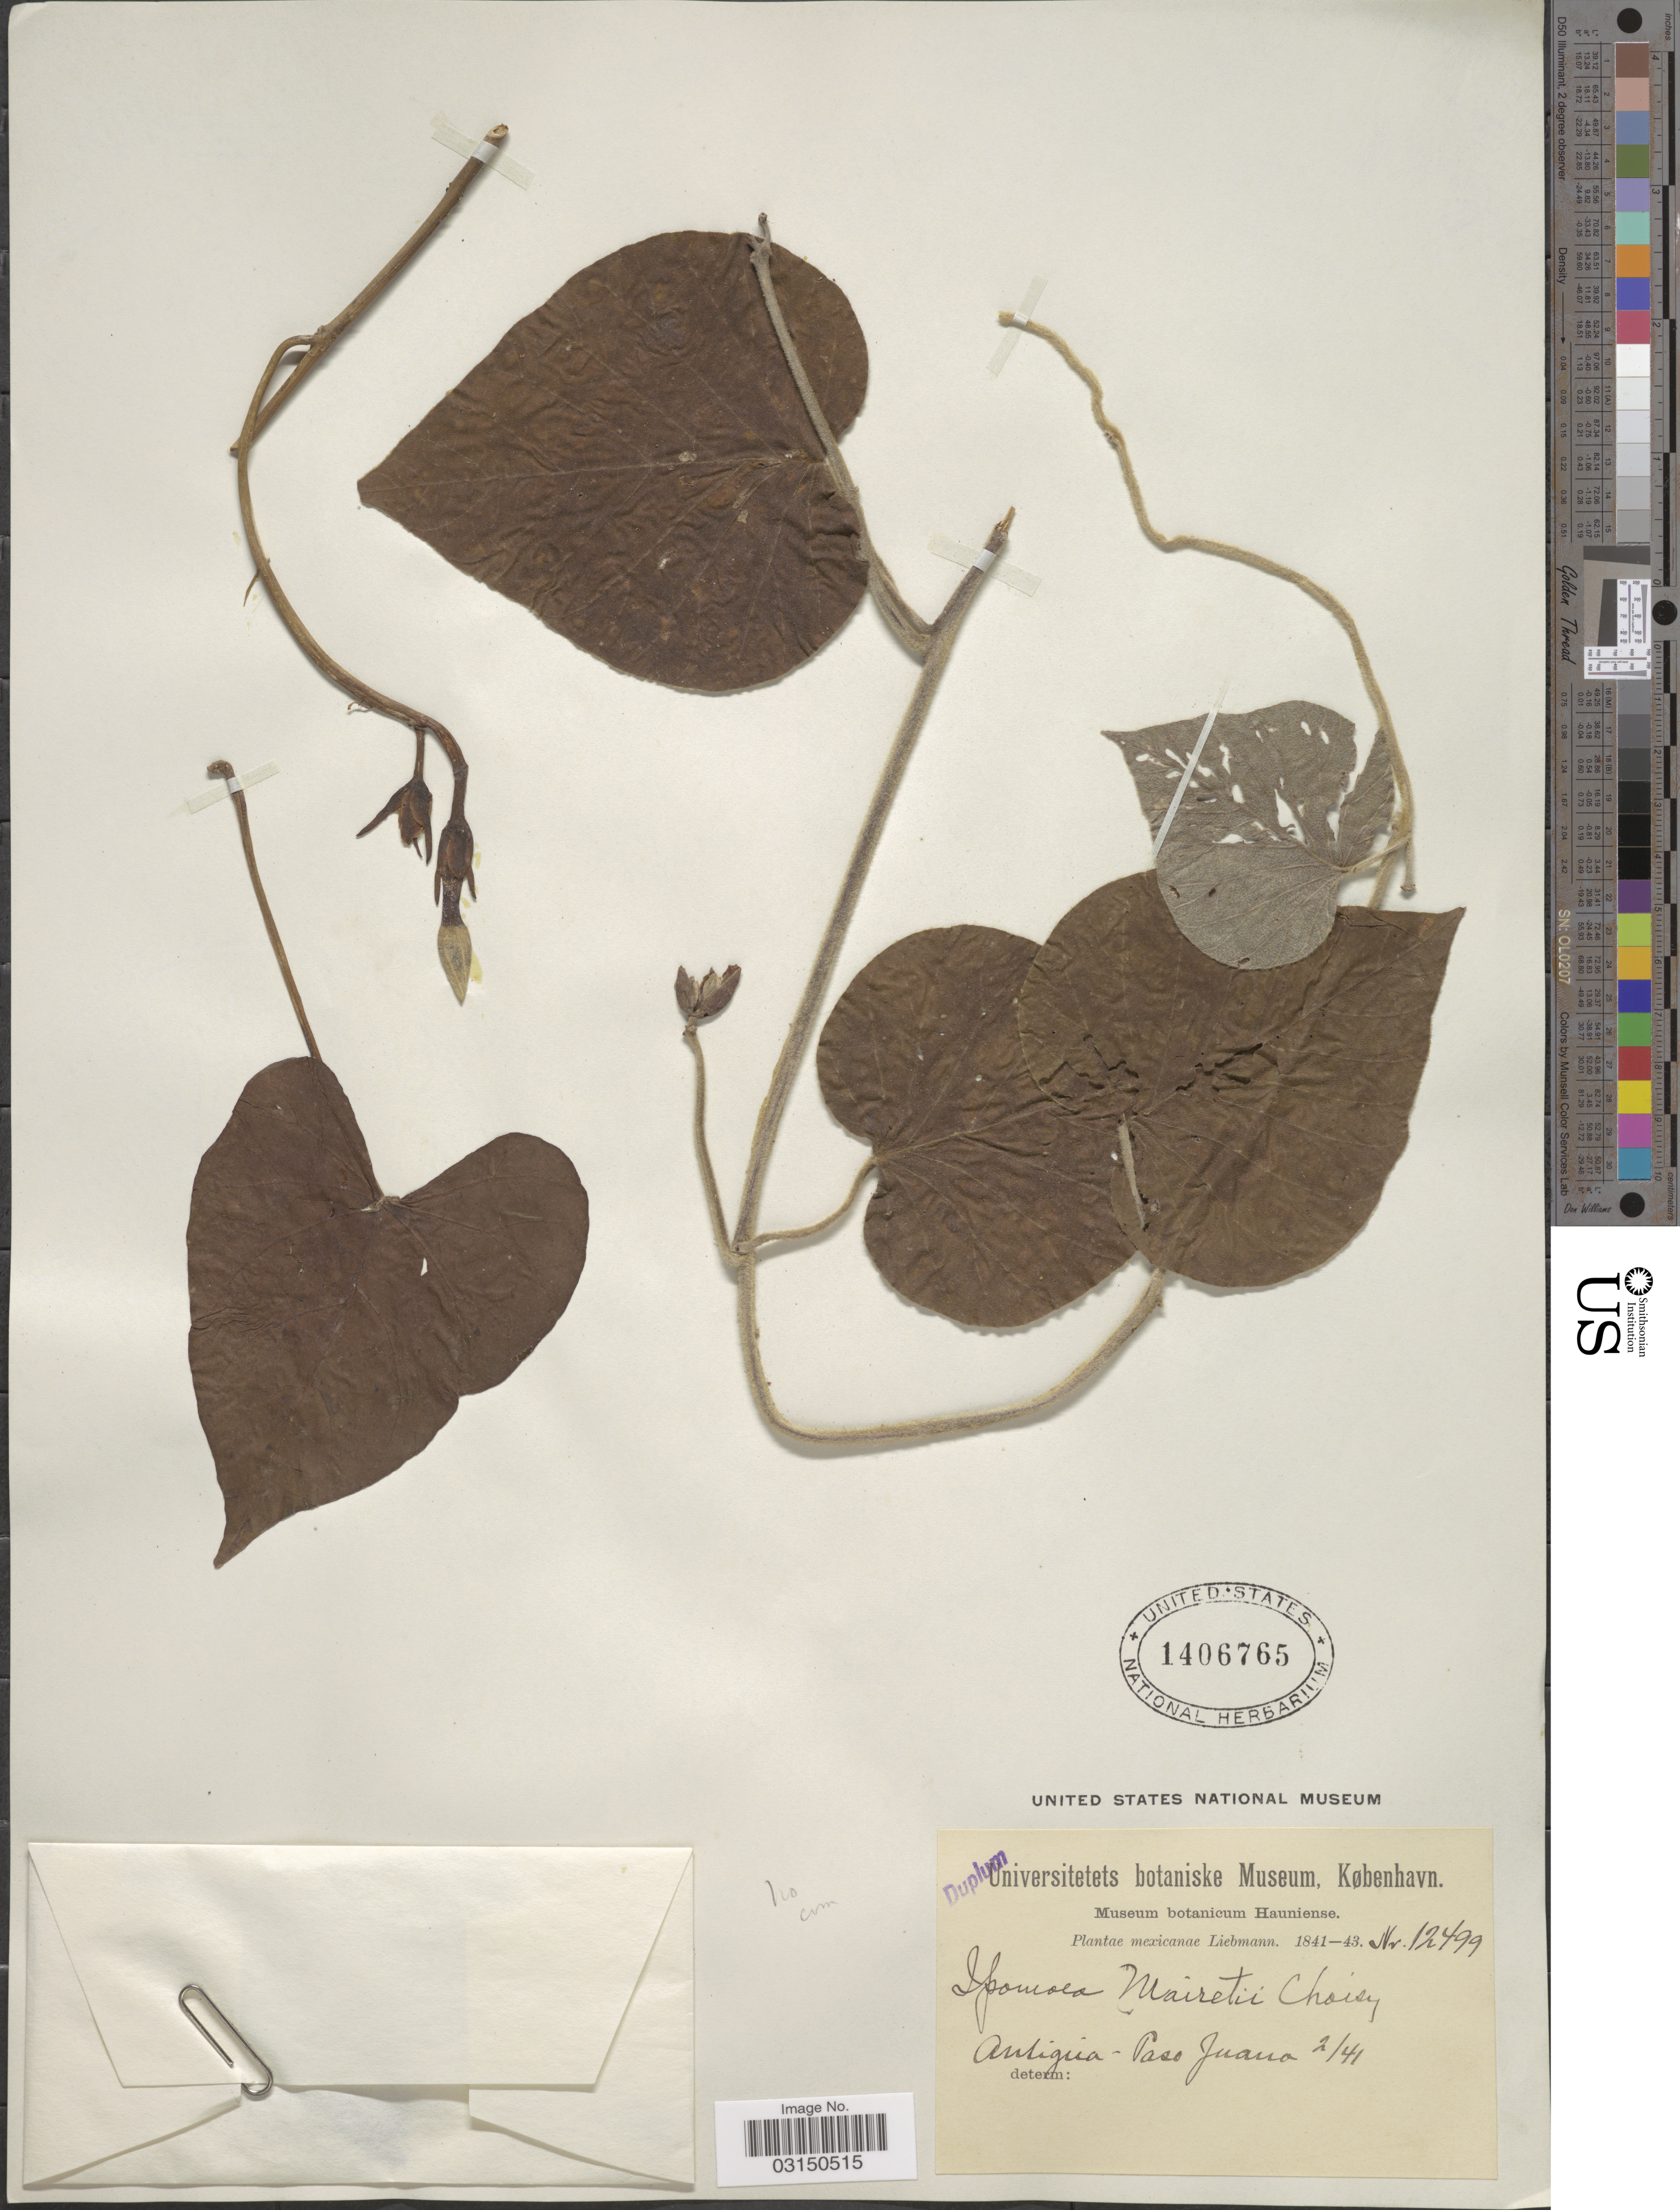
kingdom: Plantae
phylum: Tracheophyta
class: Magnoliopsida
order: Solanales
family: Convolvulaceae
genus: Ipomoea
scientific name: Ipomoea mairetii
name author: Choisy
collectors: Liebmann, --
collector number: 12499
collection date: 1841-02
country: Mexico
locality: Antigua - Paso Juano.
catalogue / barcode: US 1406765